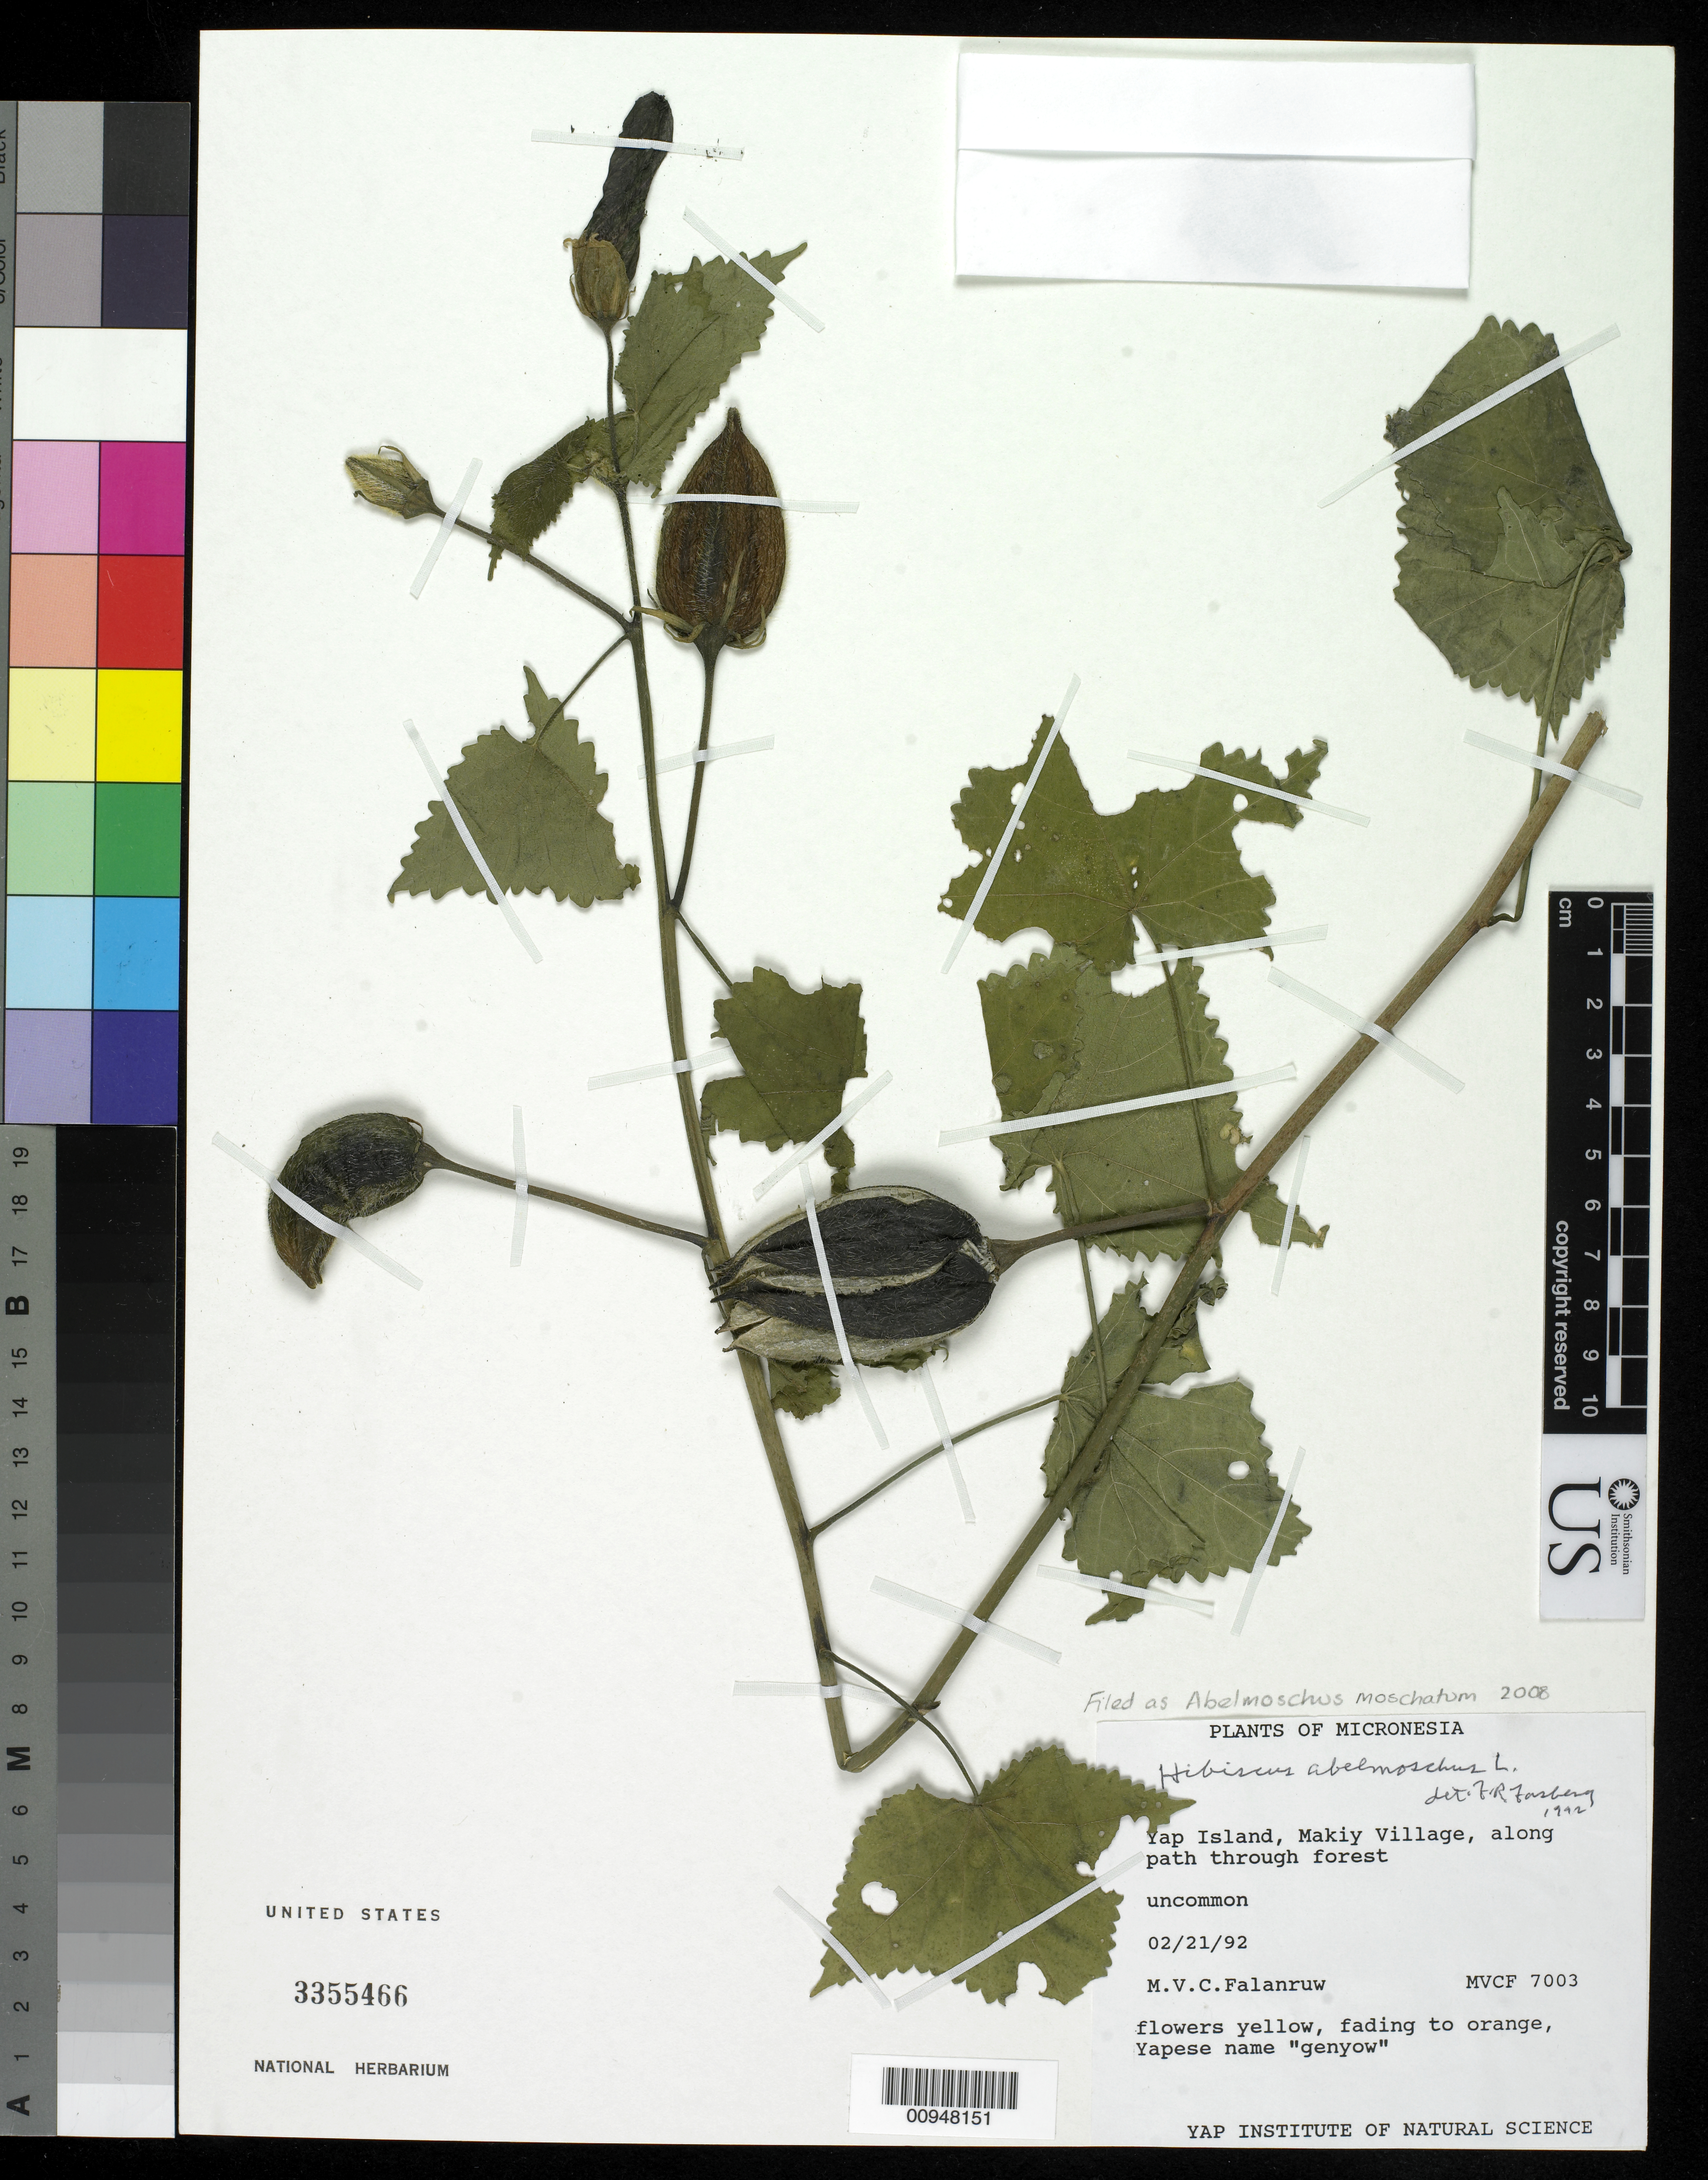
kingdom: Plantae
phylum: Tracheophyta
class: Magnoliopsida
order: Malvales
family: Malvaceae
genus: Abelmoschus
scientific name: Abelmoschus moschatus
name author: Medik.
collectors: M. Evans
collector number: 7003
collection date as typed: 08 Aug 1965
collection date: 1965-08-08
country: Micronesia, Federated States of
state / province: Yap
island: Woleai Atoll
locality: Falalop Island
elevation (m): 0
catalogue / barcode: US 3355466